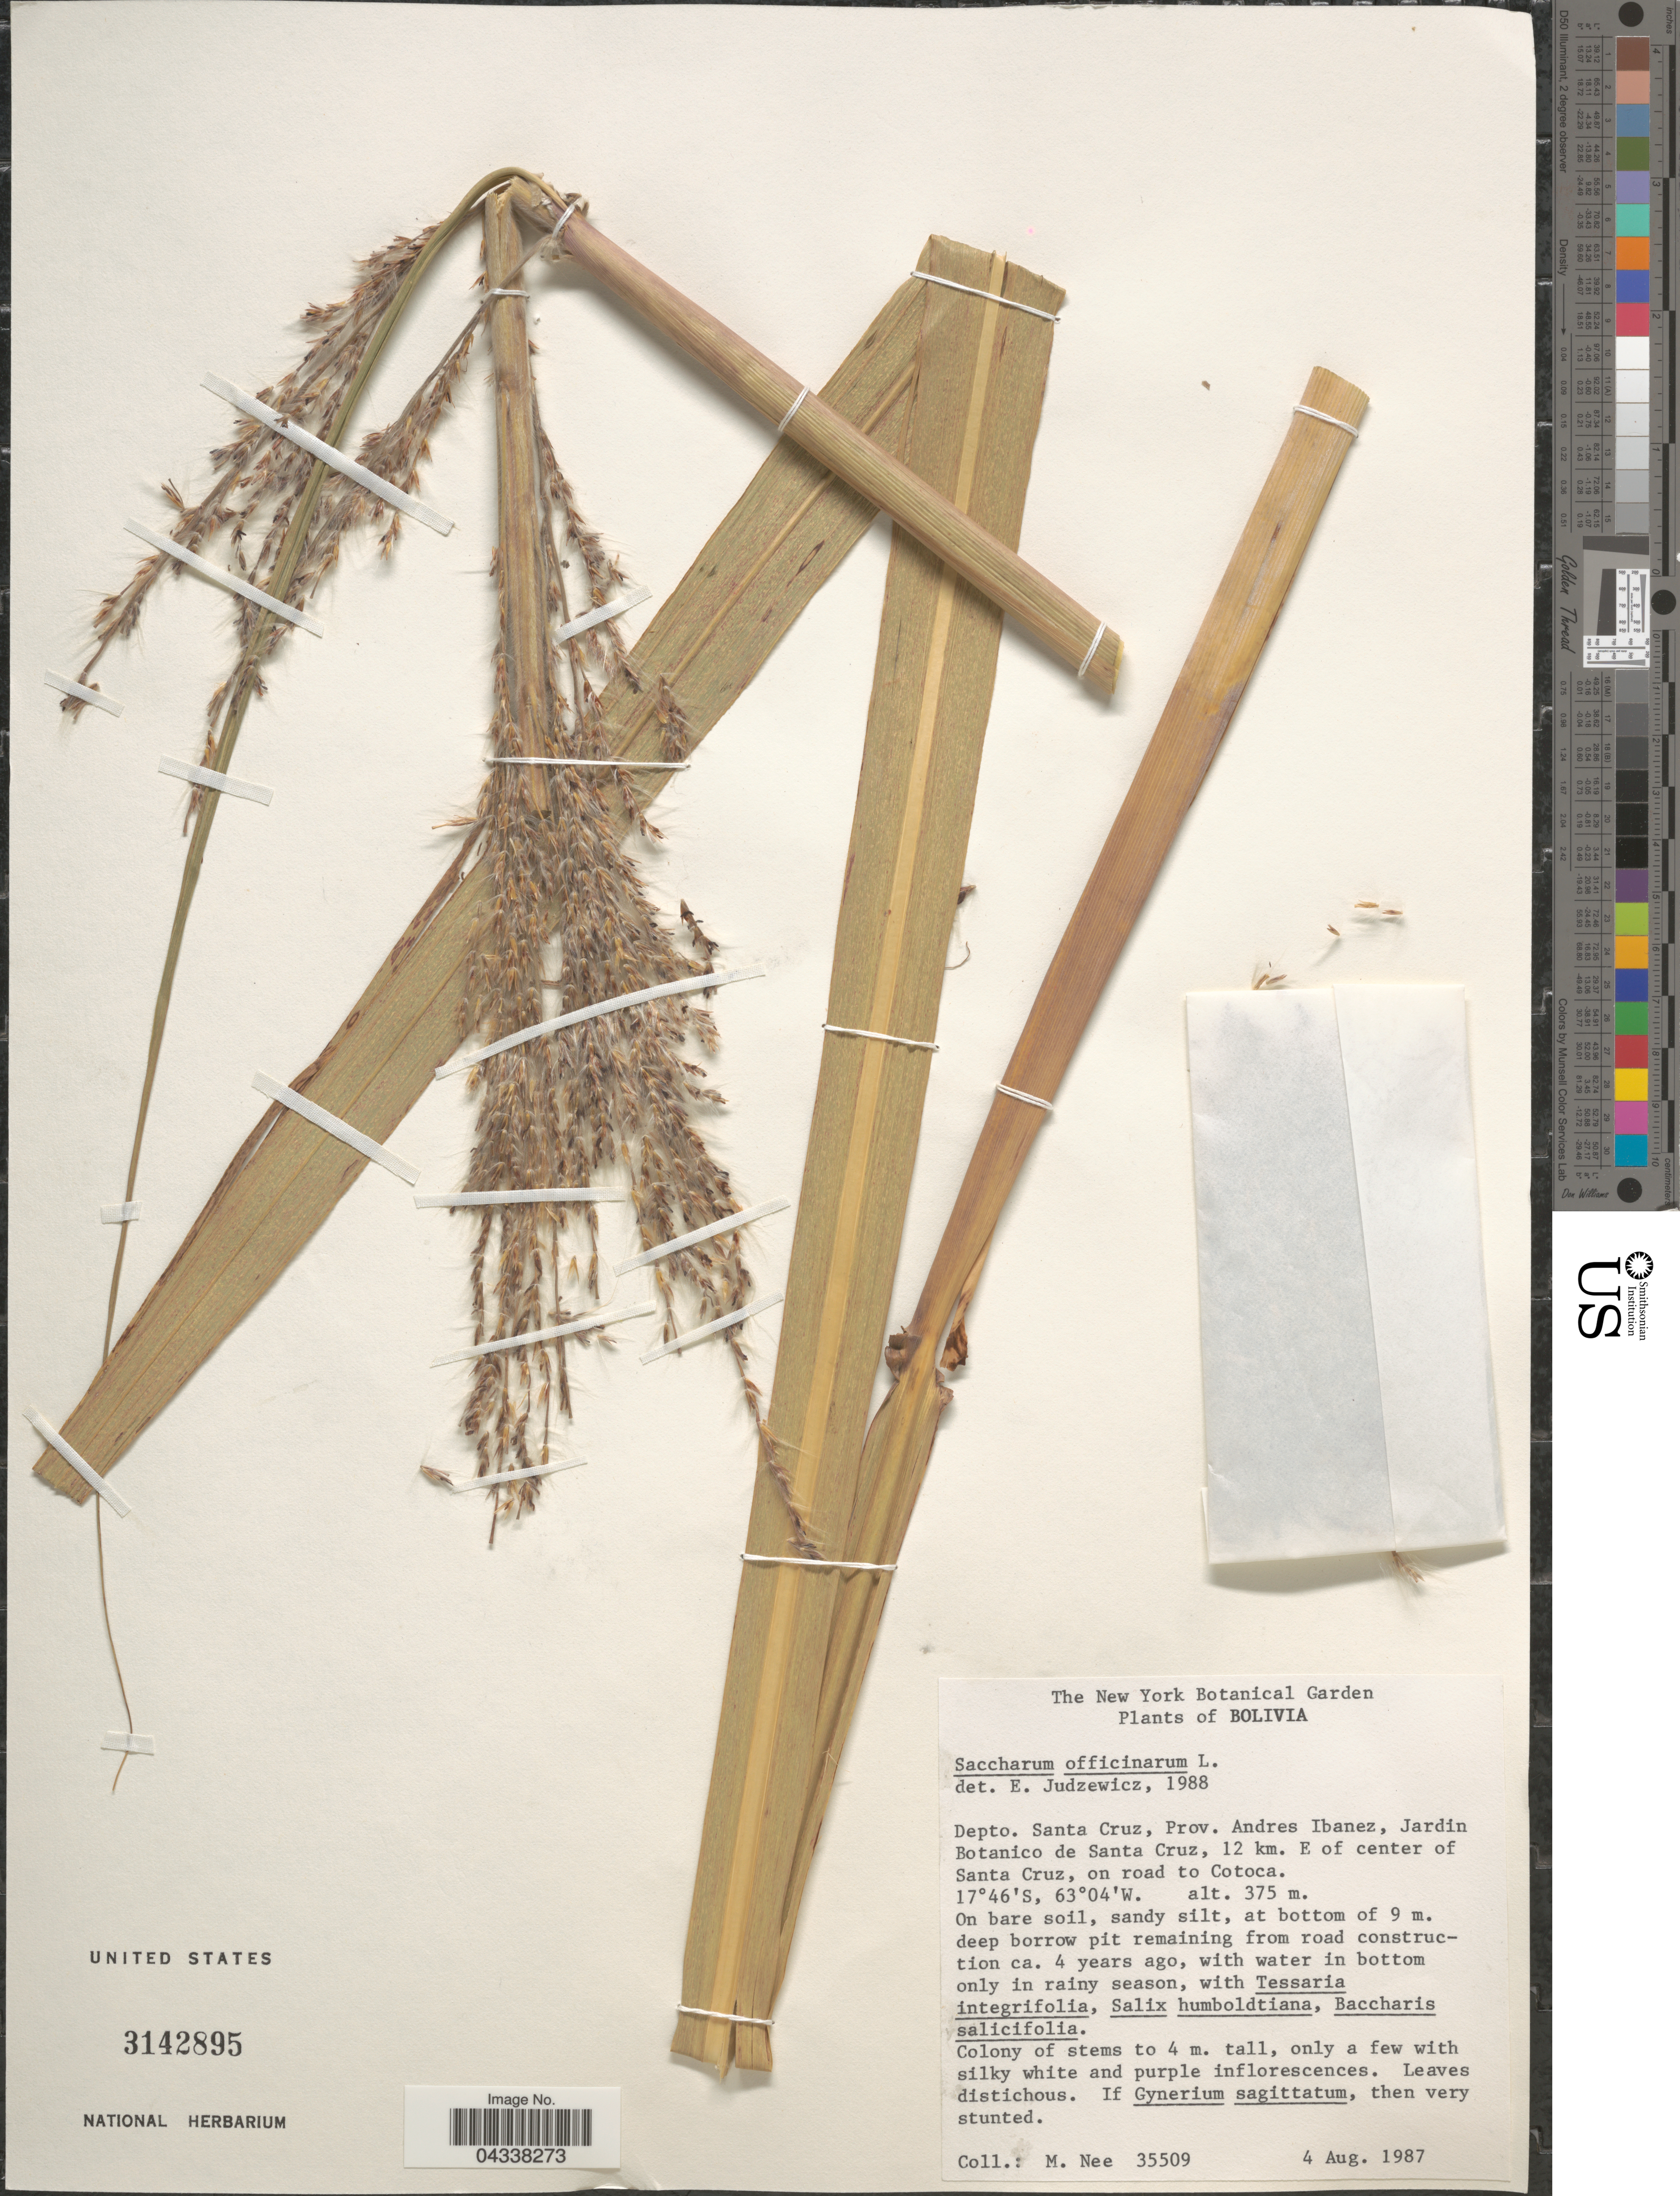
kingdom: Plantae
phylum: Tracheophyta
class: Liliopsida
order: Poales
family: Poaceae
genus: Saccharum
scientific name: Saccharum officinarum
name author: L.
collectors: M. Nee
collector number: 35509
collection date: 1987-08-04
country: Bolivia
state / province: Santa Cruz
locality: Depto. Santa Cruz, Prov. Andres Ibanez, Jardin Botanico de Santa Cruz, 12 km. E of center of Santa Cruz, on road to Cotoca.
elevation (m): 375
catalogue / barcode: US 3142895